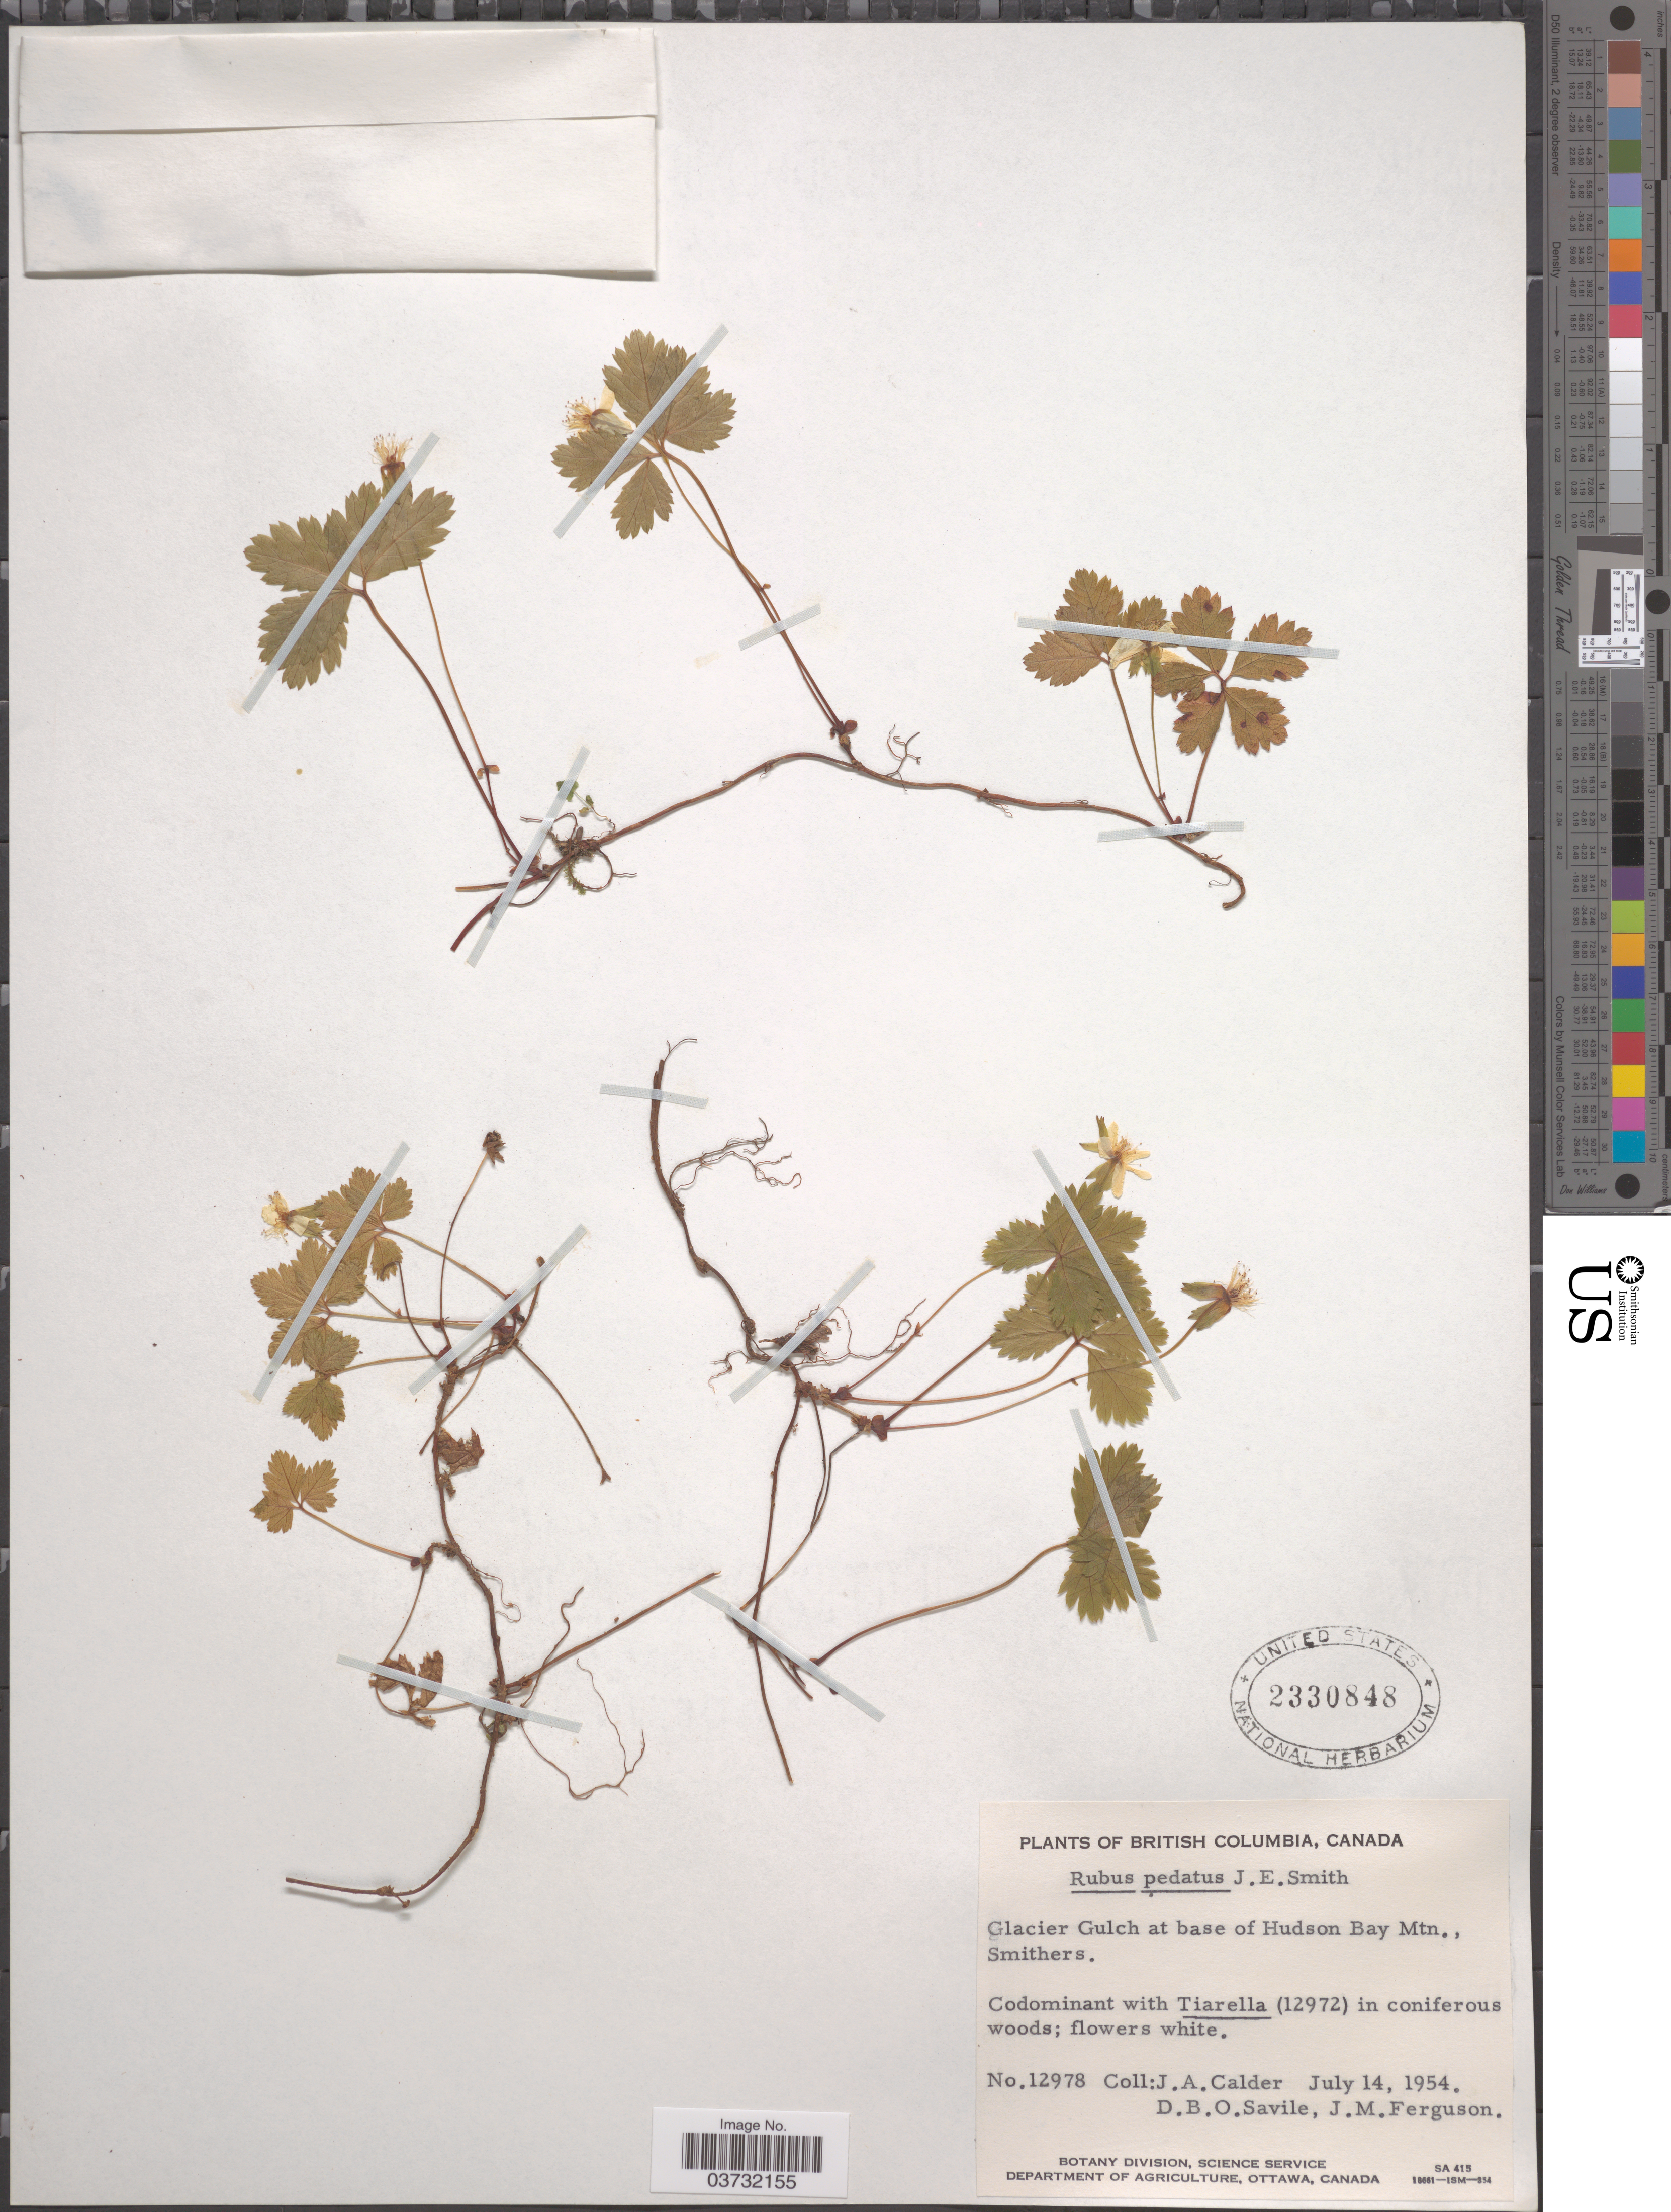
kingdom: Plantae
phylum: Tracheophyta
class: Magnoliopsida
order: Rosales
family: Rosaceae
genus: Rubus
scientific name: Rubus pedatus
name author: Sm.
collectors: J. A. Calder, D. Savile & J. M. Ferguson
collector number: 12978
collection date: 1954-07-14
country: Canada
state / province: British Columbia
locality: Glacier Gulch at base of Hudson Bay Mtn., Smithers.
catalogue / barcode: US 2330848